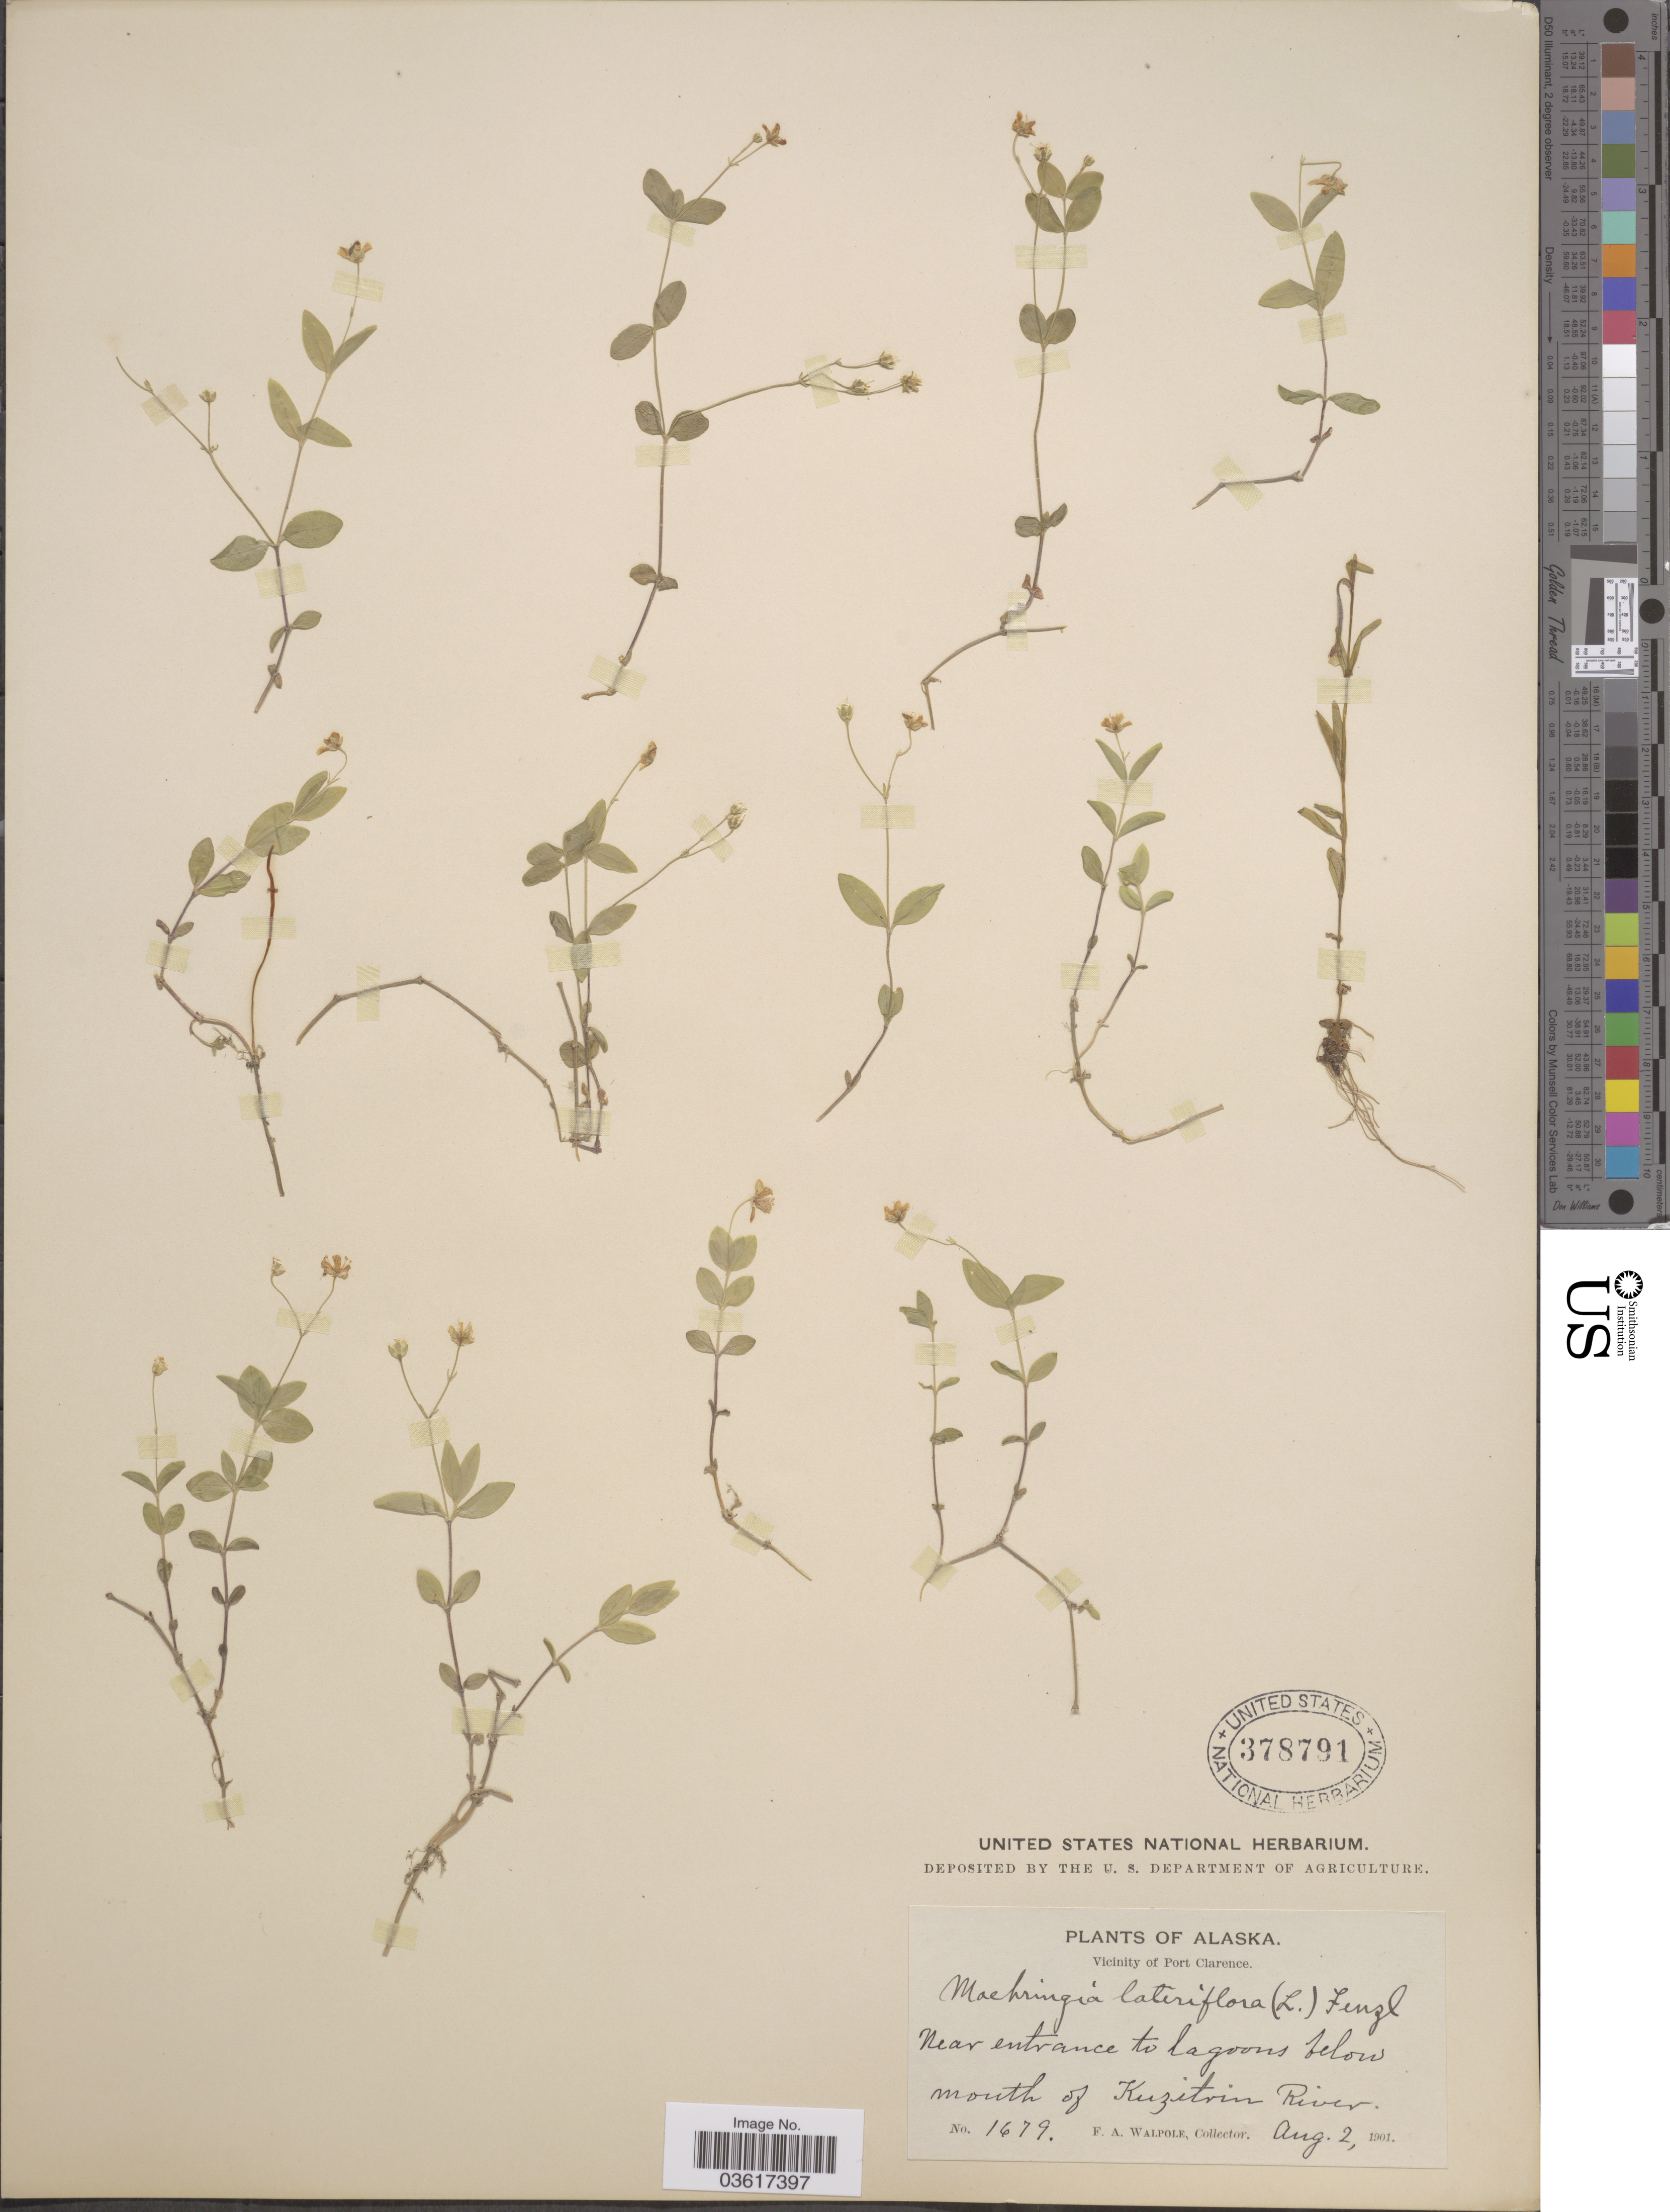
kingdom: Plantae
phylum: Tracheophyta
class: Magnoliopsida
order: Caryophyllales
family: Caryophyllaceae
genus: Moehringia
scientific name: Moehringia lateriflora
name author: (L.) Fenzl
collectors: F. Walpole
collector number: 1679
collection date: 1901-08-02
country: United States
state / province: Alaska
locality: Vicinity of Port Clarence. Near entrance to lagoons below mouth of Kuzitrin River.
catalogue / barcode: US 378791